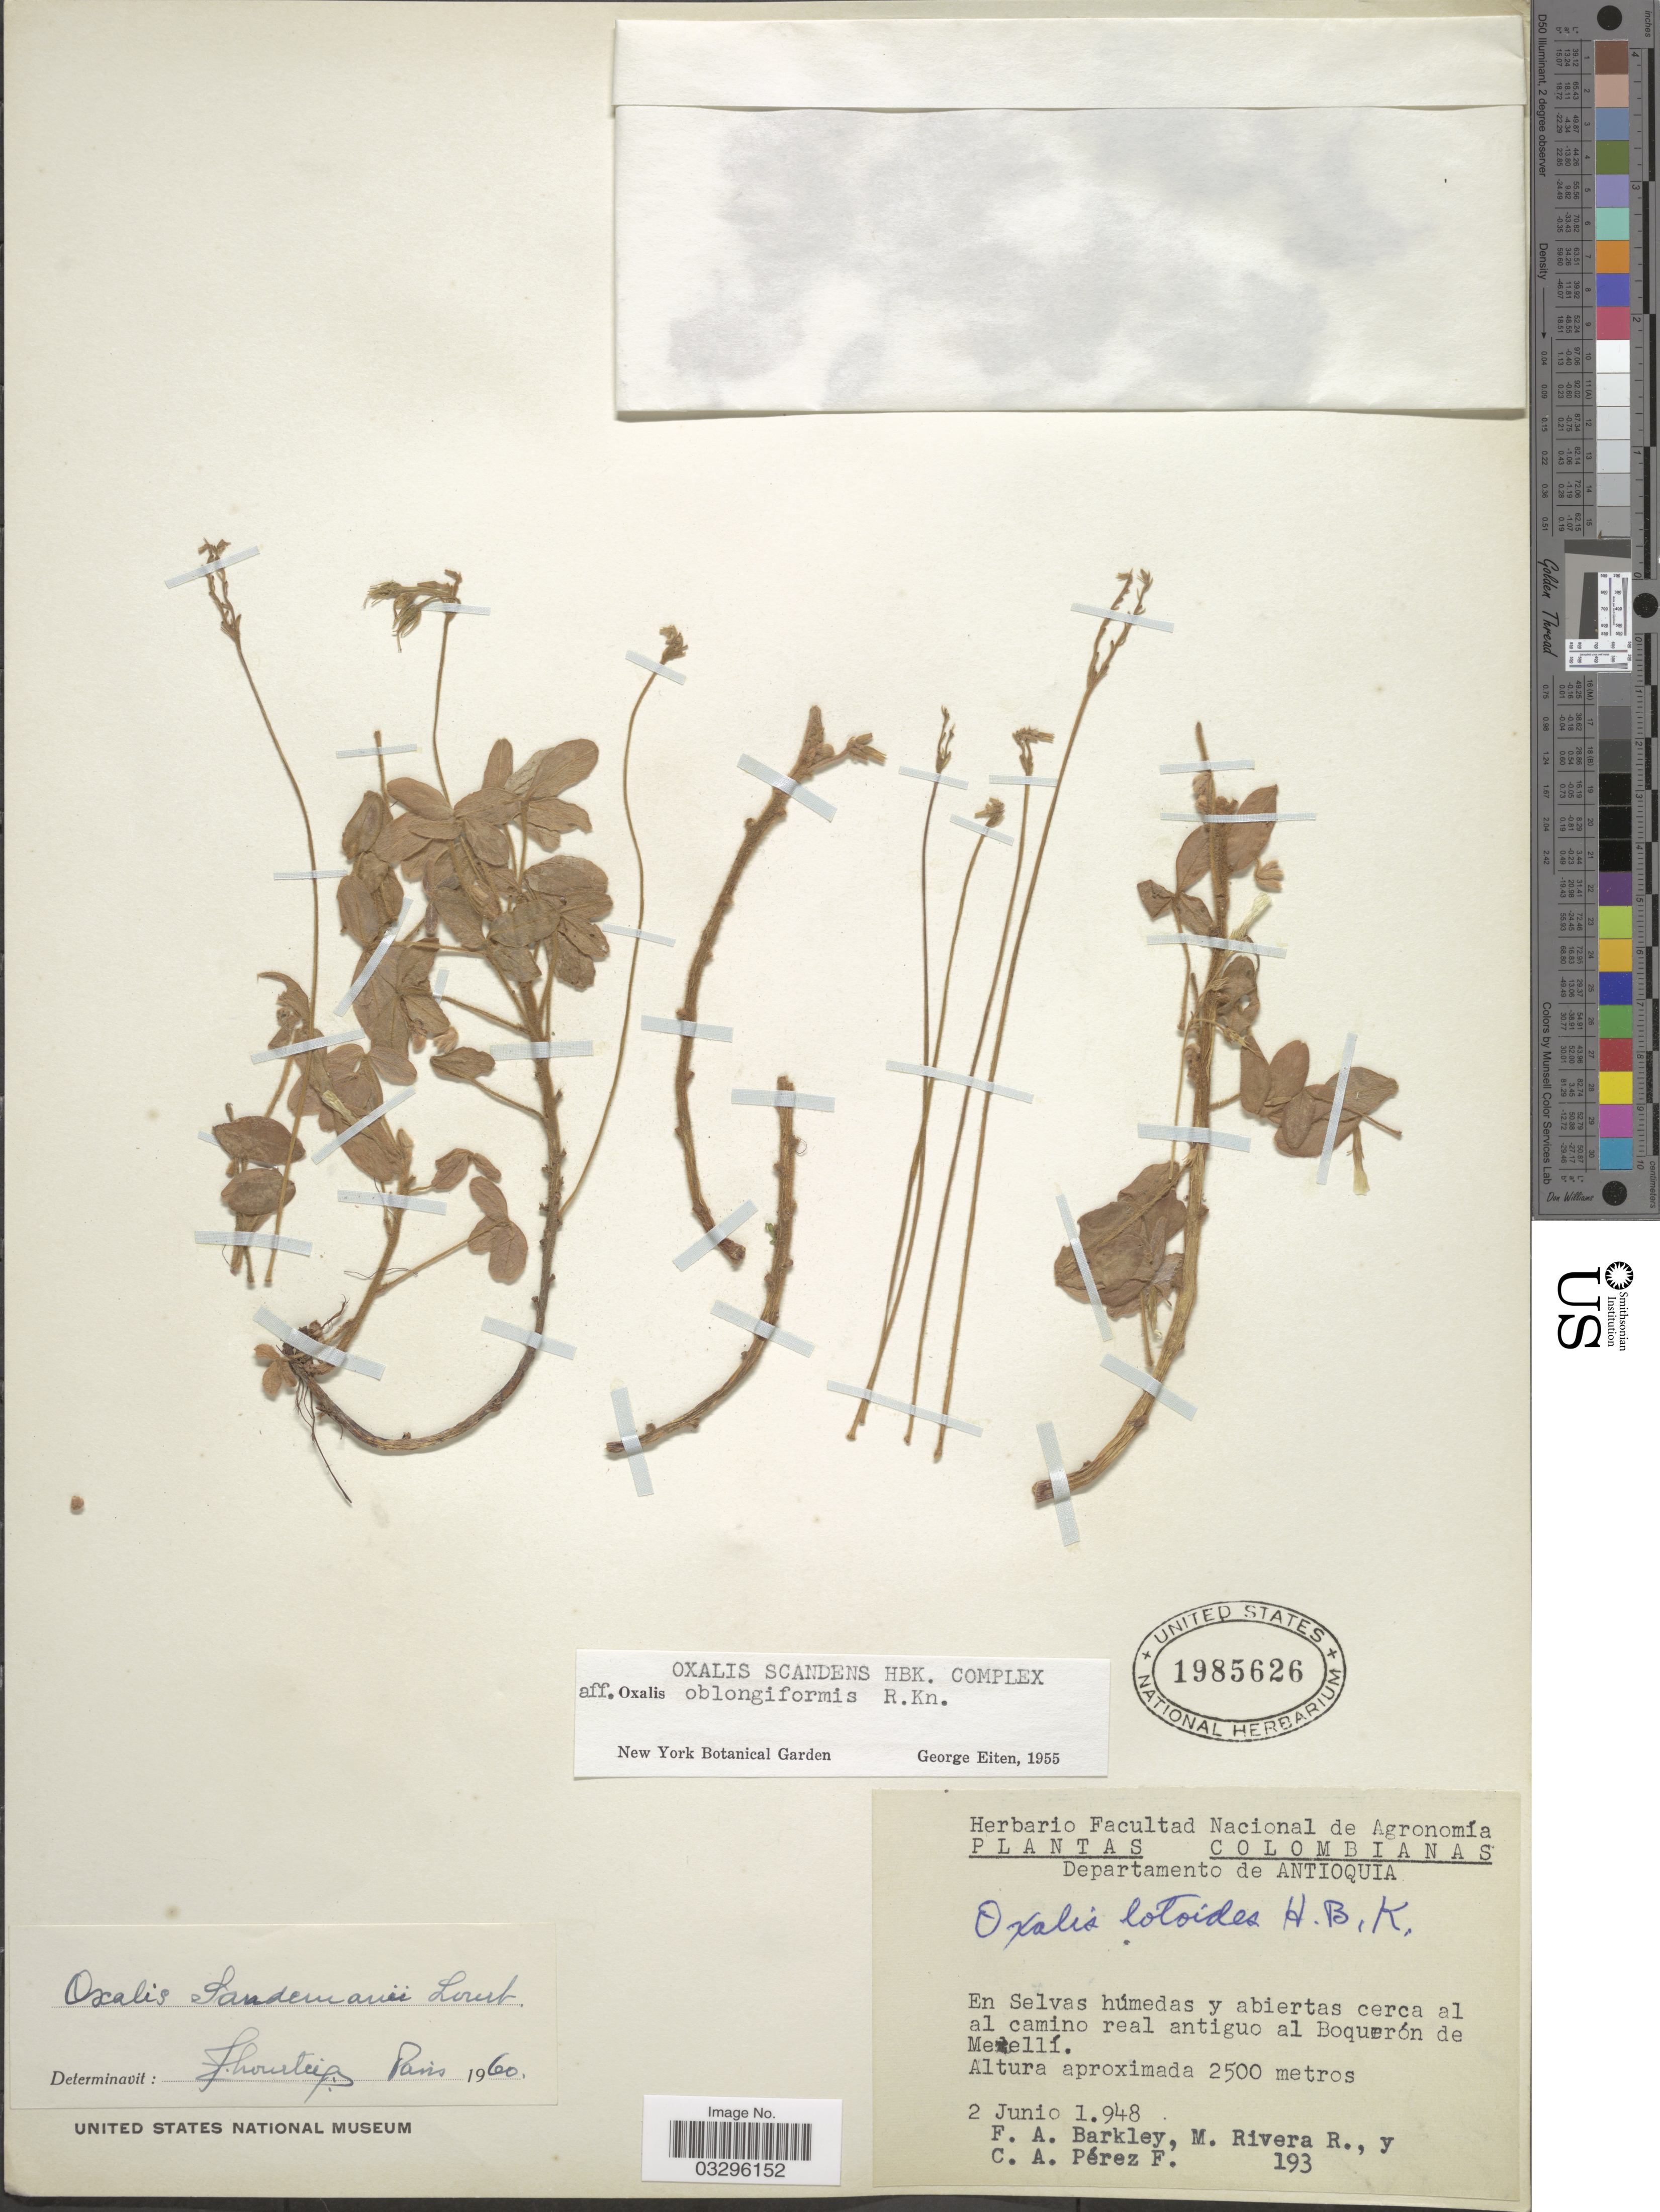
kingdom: Plantae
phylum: Tracheophyta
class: Magnoliopsida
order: Oxalidales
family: Oxalidaceae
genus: Oxalis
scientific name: Oxalis sandemanii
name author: Lourteig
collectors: F. A. Barkley, M. Rivera & C. Pérez F.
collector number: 193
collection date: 1948-06-02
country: Colombia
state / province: Antioquia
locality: Departamento de Antioquia. Cerca al camino real antiguo al Boquerón de Medellí.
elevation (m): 2500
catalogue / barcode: US 1985626